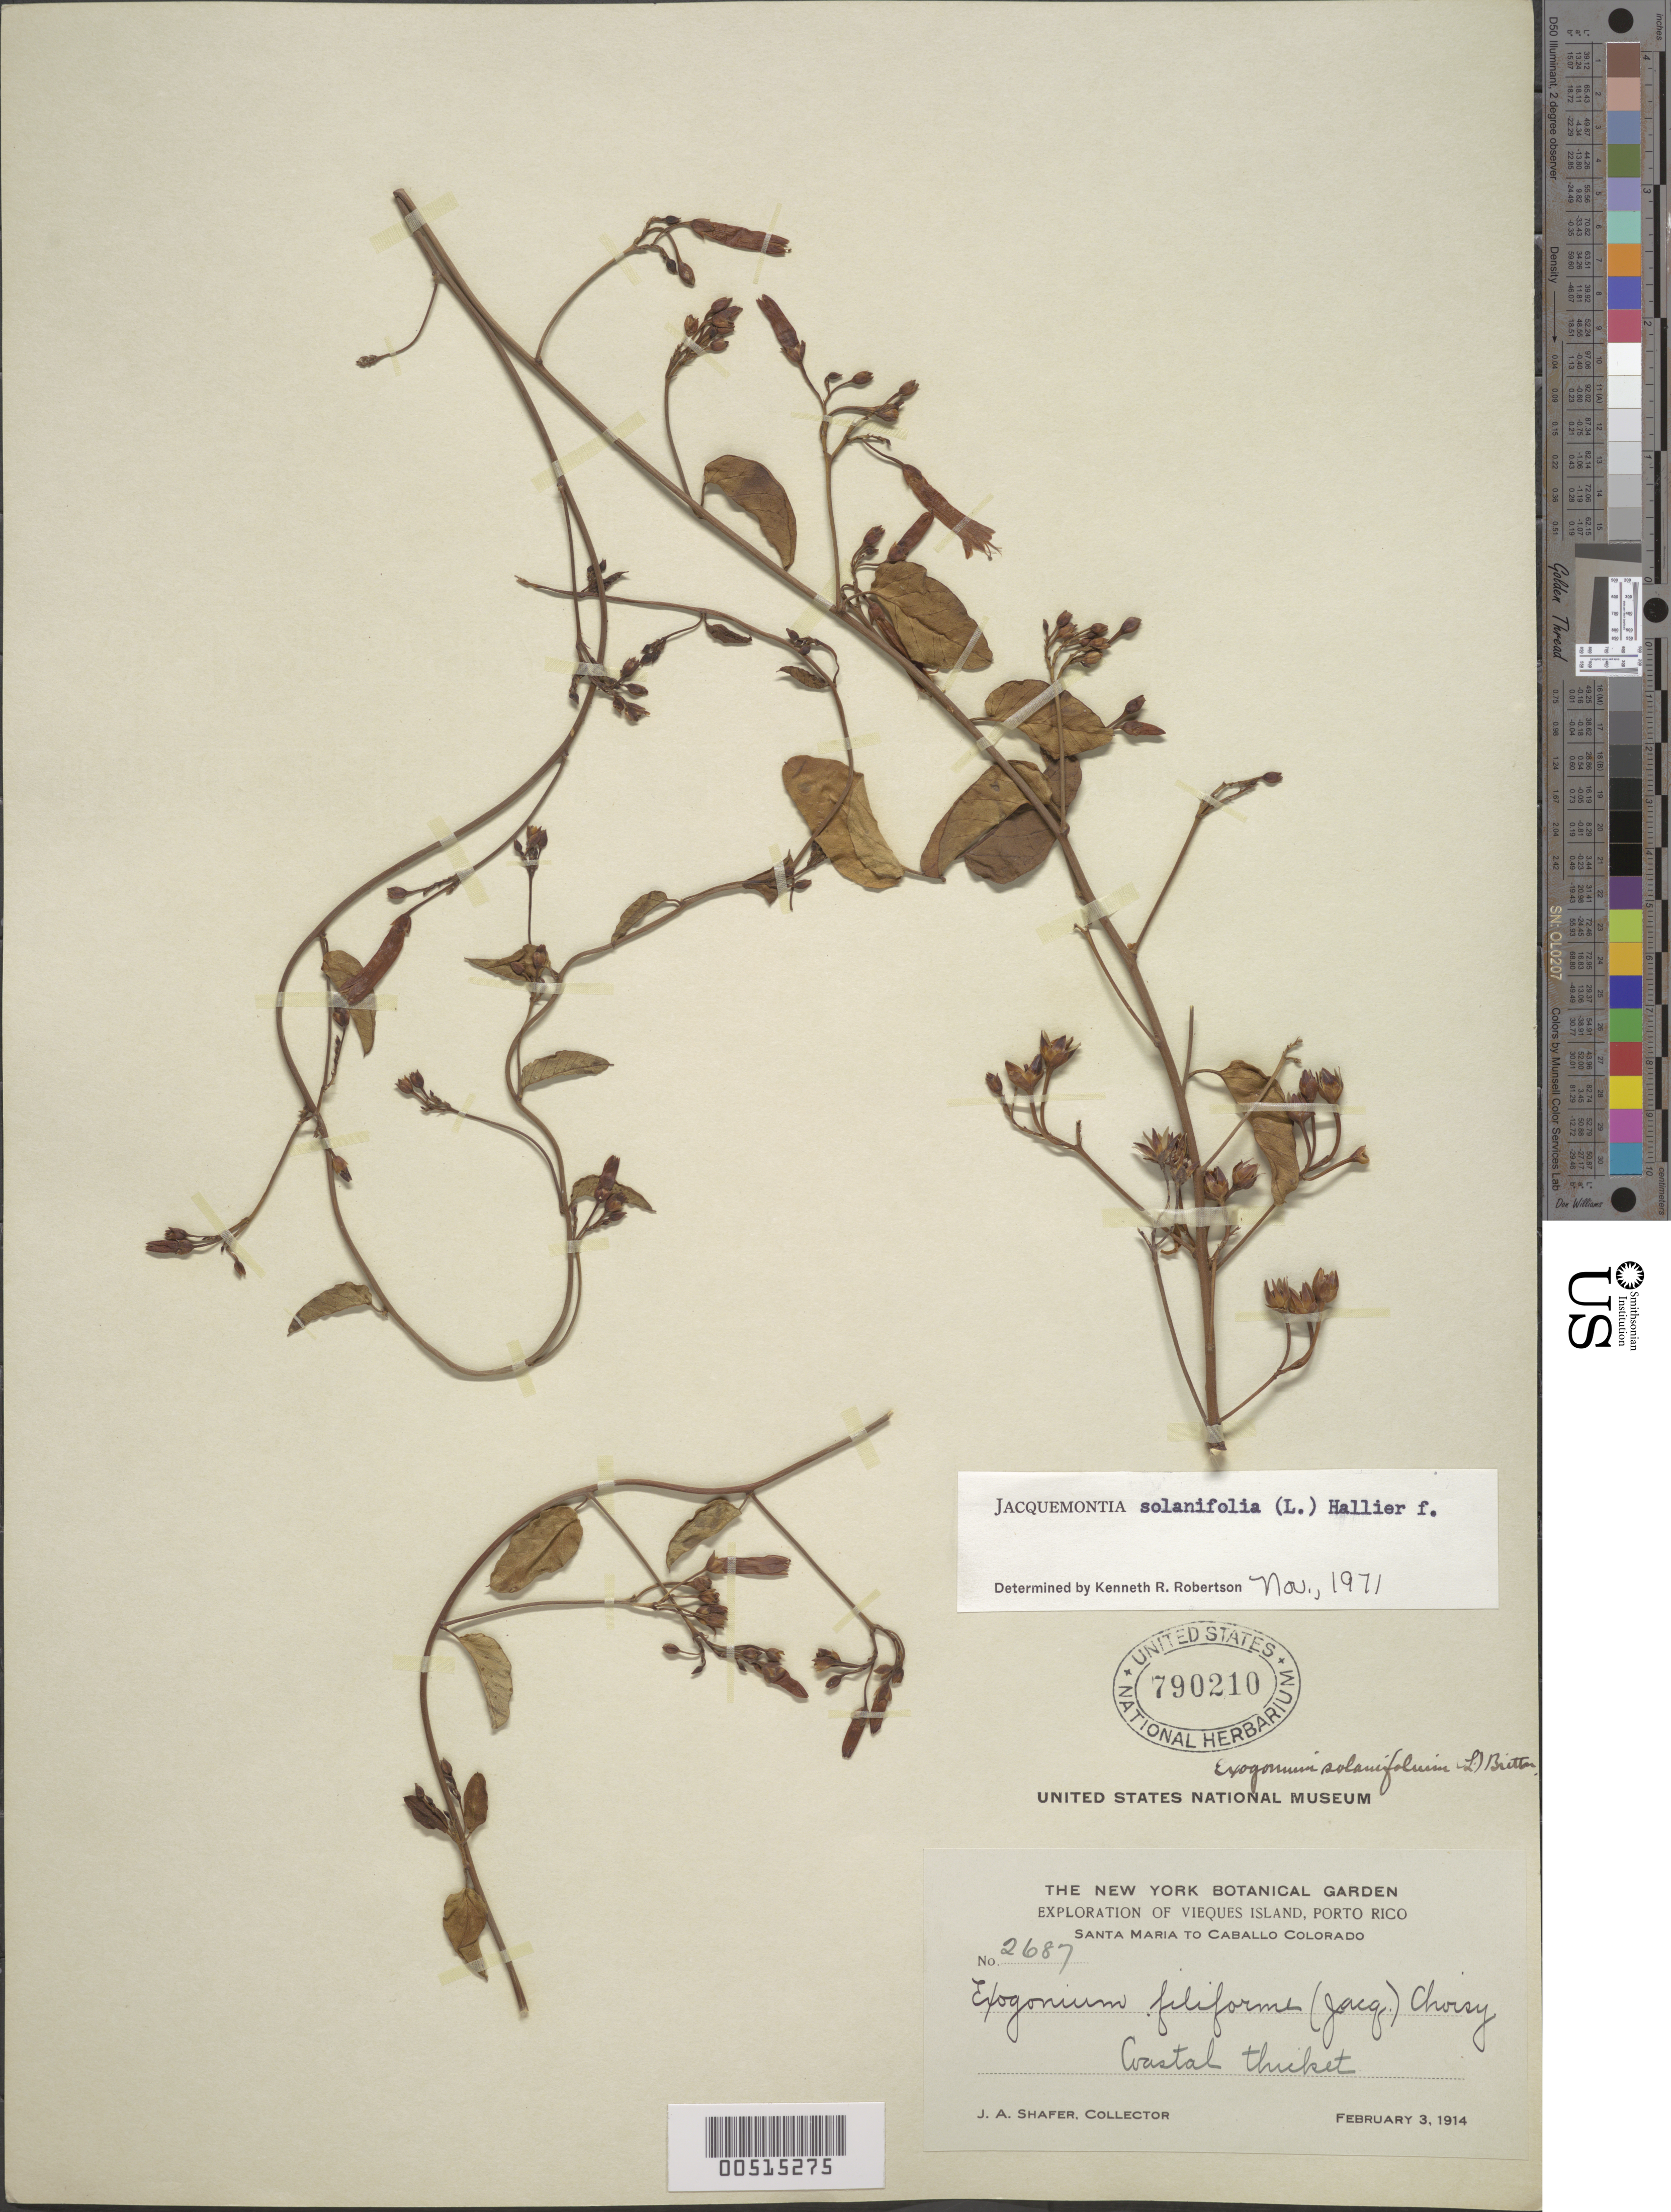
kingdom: Plantae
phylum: Tracheophyta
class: Magnoliopsida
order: Solanales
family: Convolvulaceae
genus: Jacquemontia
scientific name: Jacquemontia solanifolia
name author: (L.) Hallier f.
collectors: J. A. Shafer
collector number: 2687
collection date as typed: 03 Feb 1914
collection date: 1914-02-03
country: Puerto Rico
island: Greater Antilles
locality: Vieques Island: Santa Maria to Caballo Colorado. Coastal thicket.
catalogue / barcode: US 790210